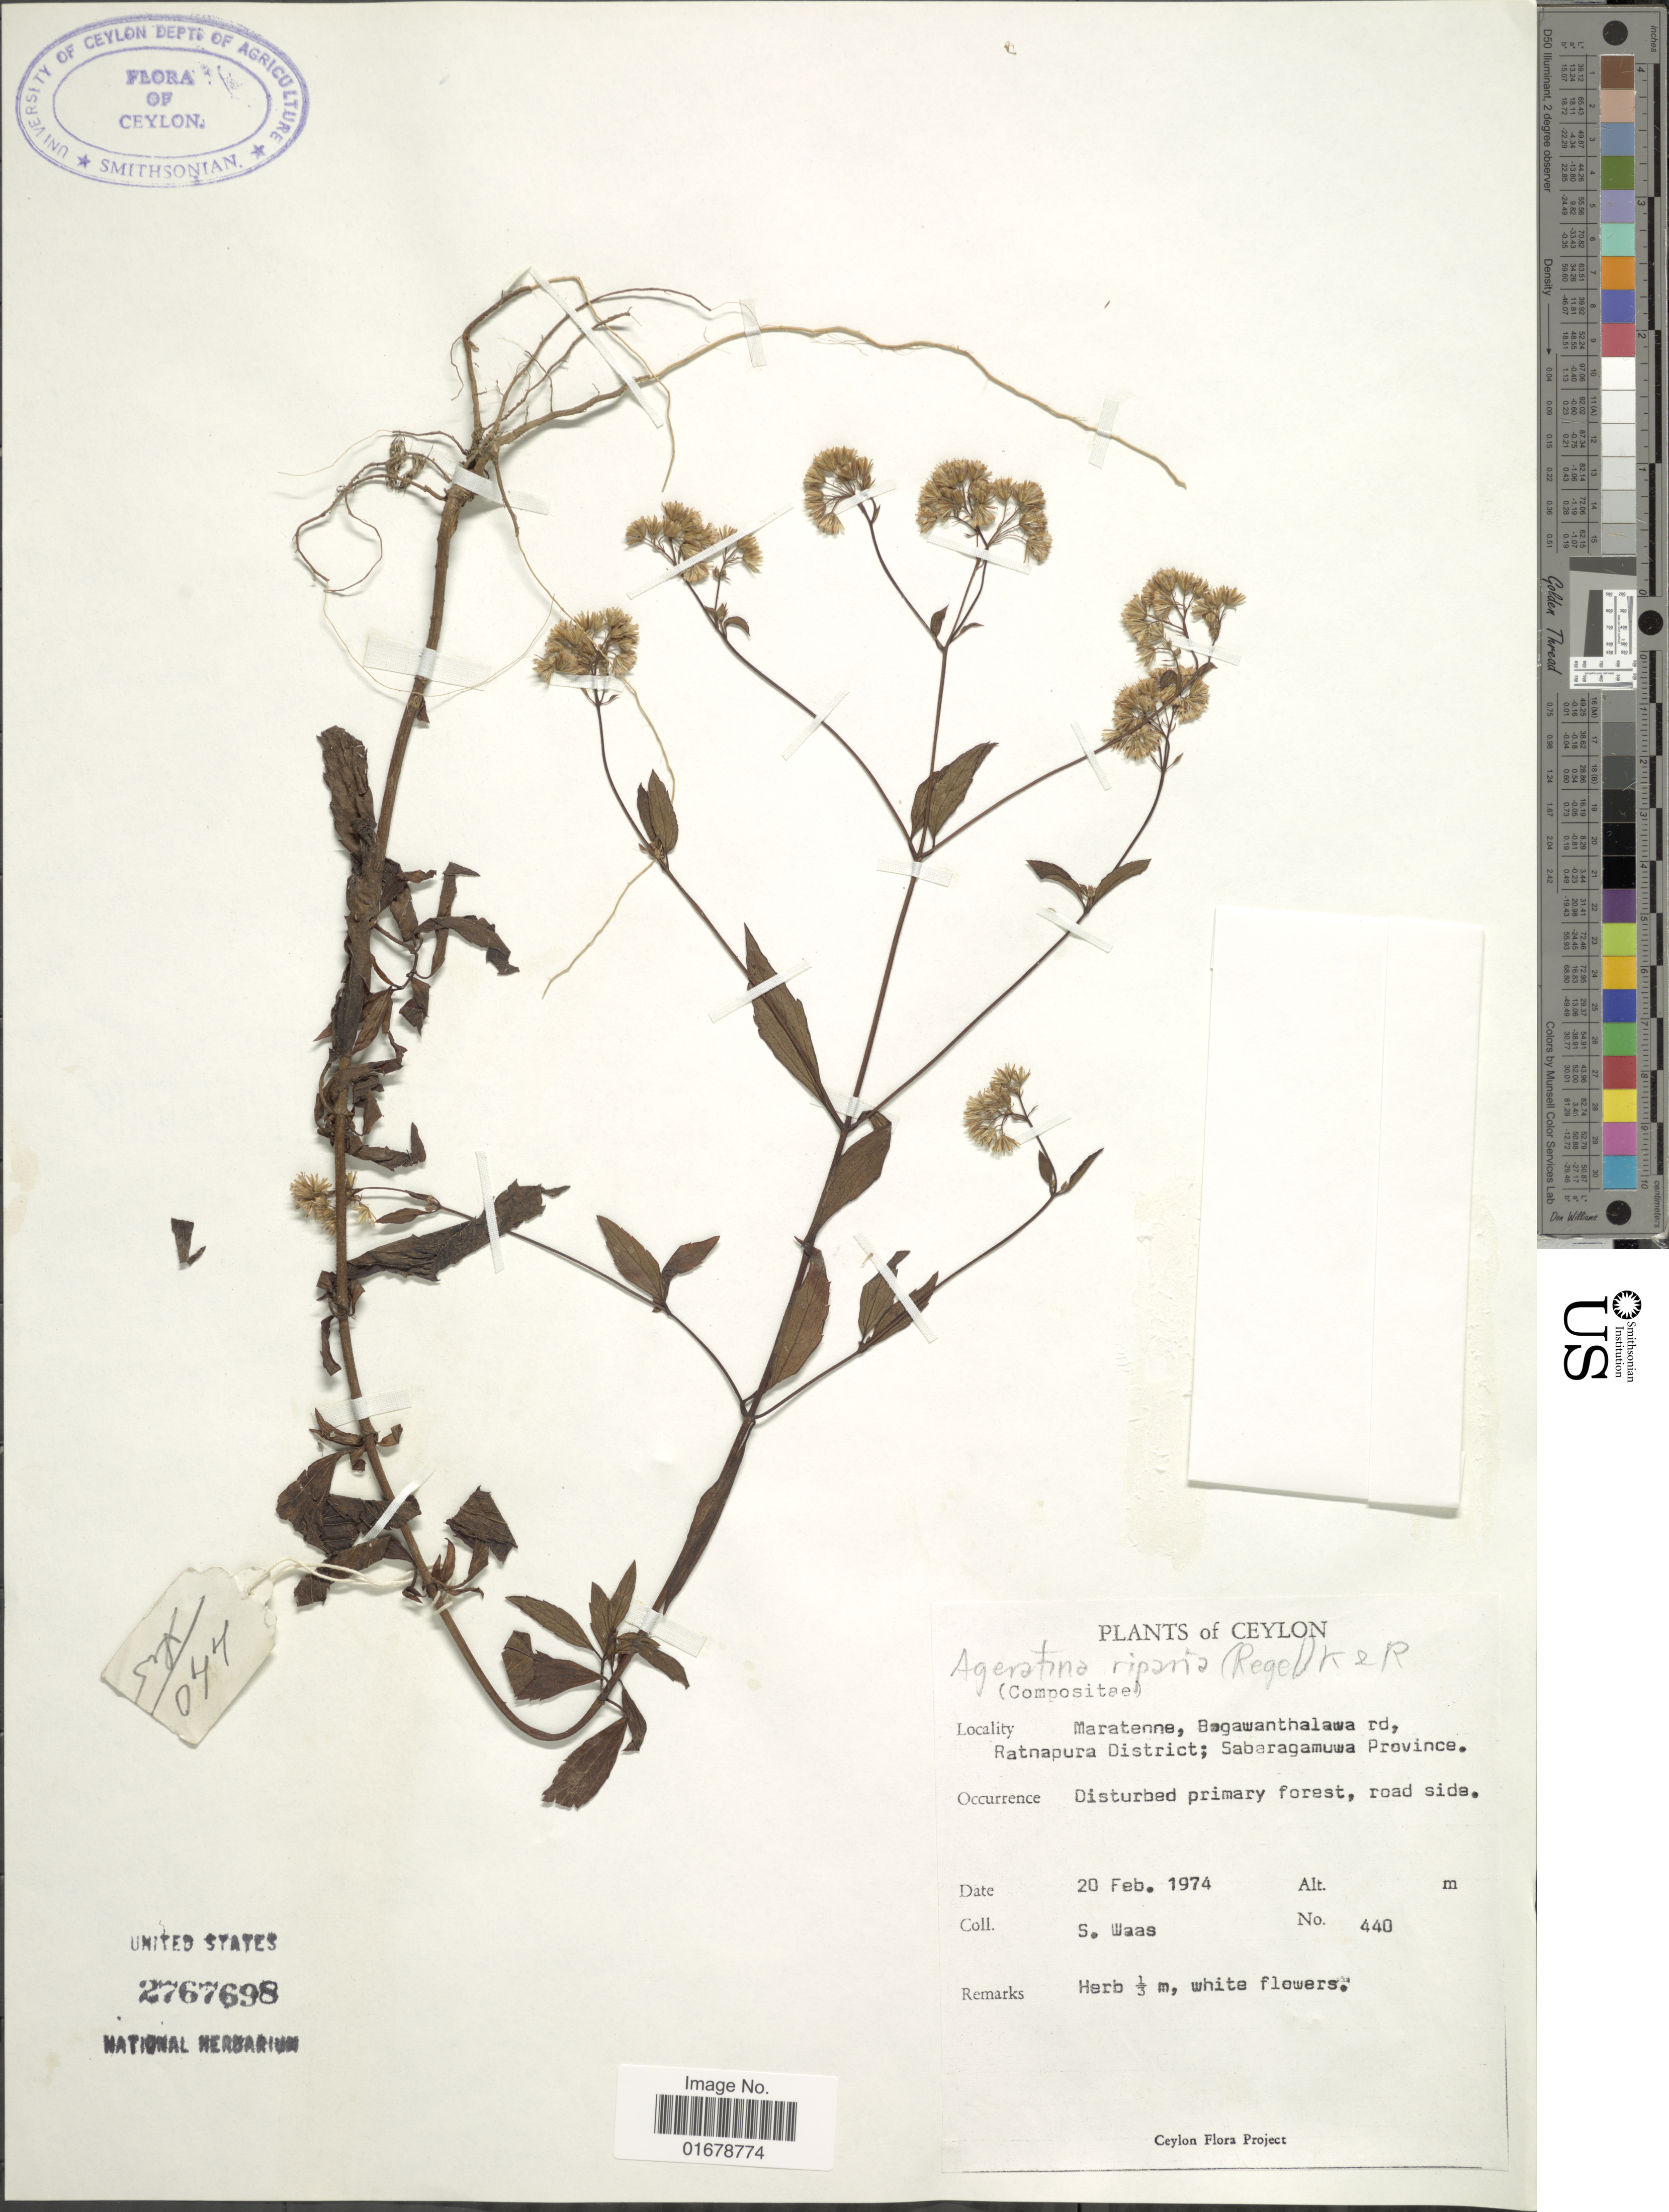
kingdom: Plantae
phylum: Tracheophyta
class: Magnoliopsida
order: Asterales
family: Asteraceae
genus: Ageratina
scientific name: Ageratina riparia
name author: (Regel) R.M. King & H. Rob.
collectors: S. Waas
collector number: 440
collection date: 1974-02-20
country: Sri Lanka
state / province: Sabaragamuwa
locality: Maratenne, Bagawanthalawa rd, Ratnapura District; Sabaragamuwa Province, Ceylon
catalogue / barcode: US 2767698